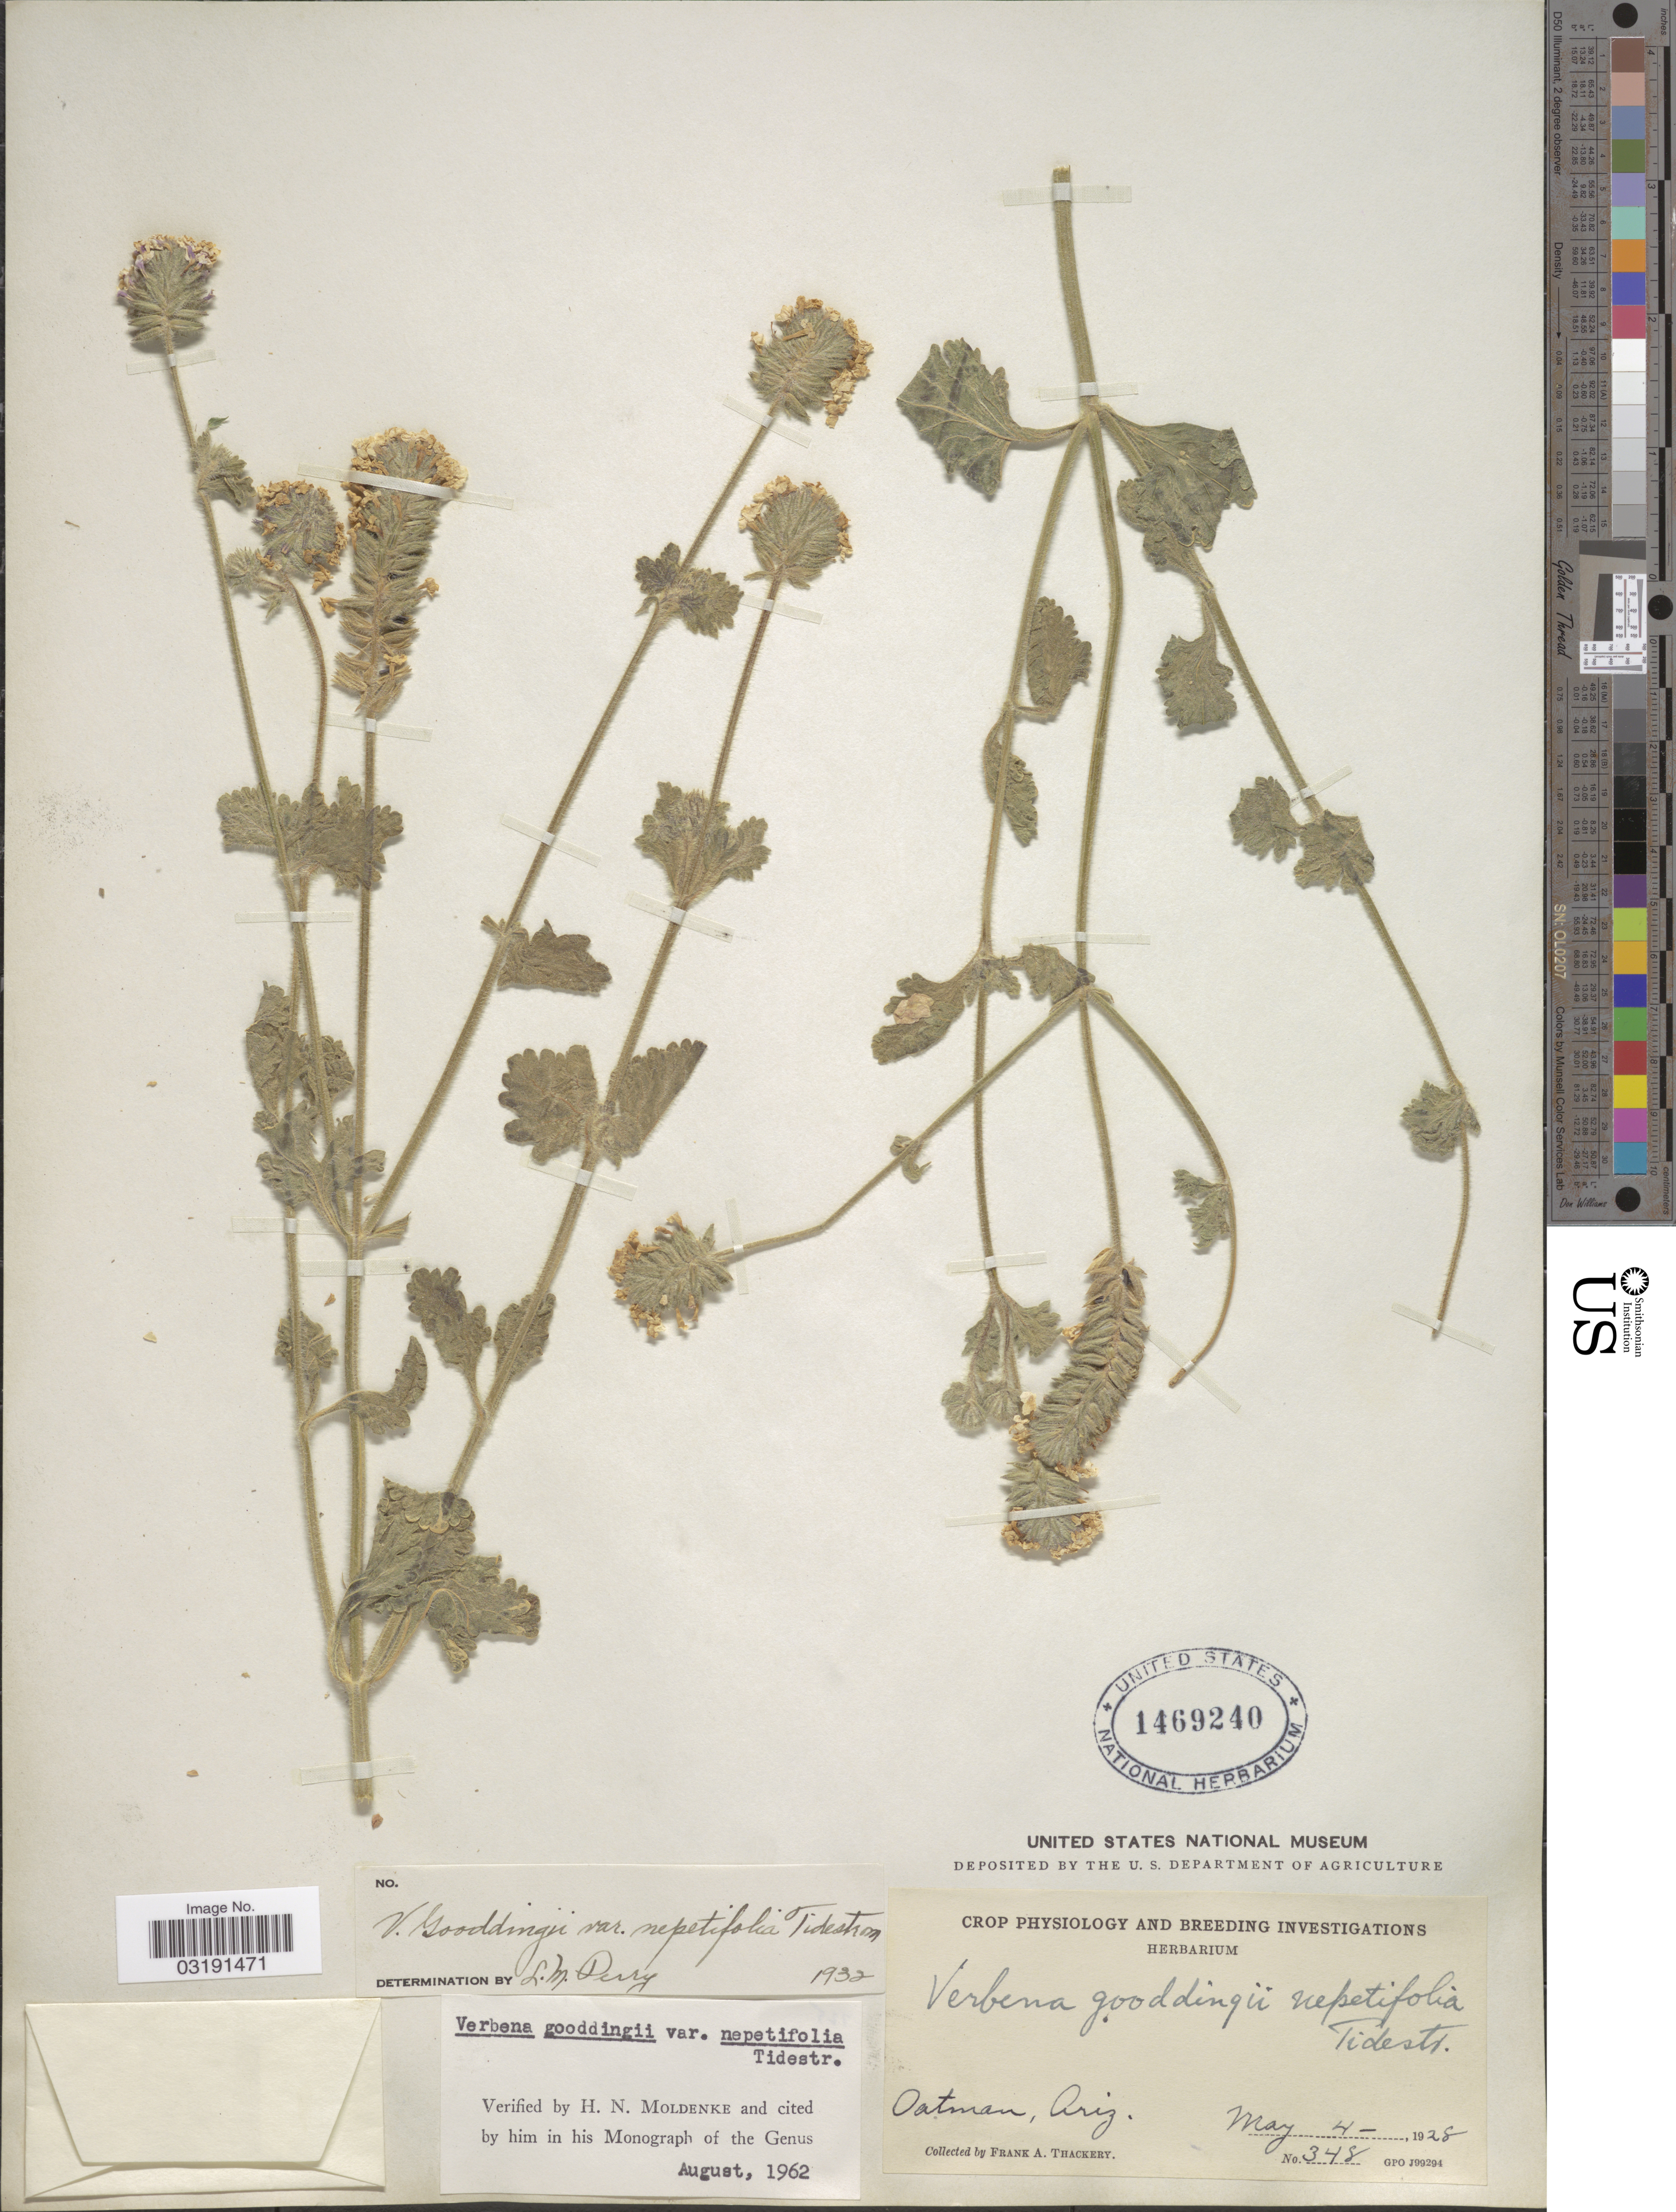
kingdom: Plantae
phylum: Tracheophyta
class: Magnoliopsida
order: Lamiales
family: Verbenaceae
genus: Verbena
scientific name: Verbena gooddingii var. nepetifolia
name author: Tidestr.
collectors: F. Thackery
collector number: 348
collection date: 1928-05-04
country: United States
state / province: Arizona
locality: Oatman, Ariz.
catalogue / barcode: US 1469240